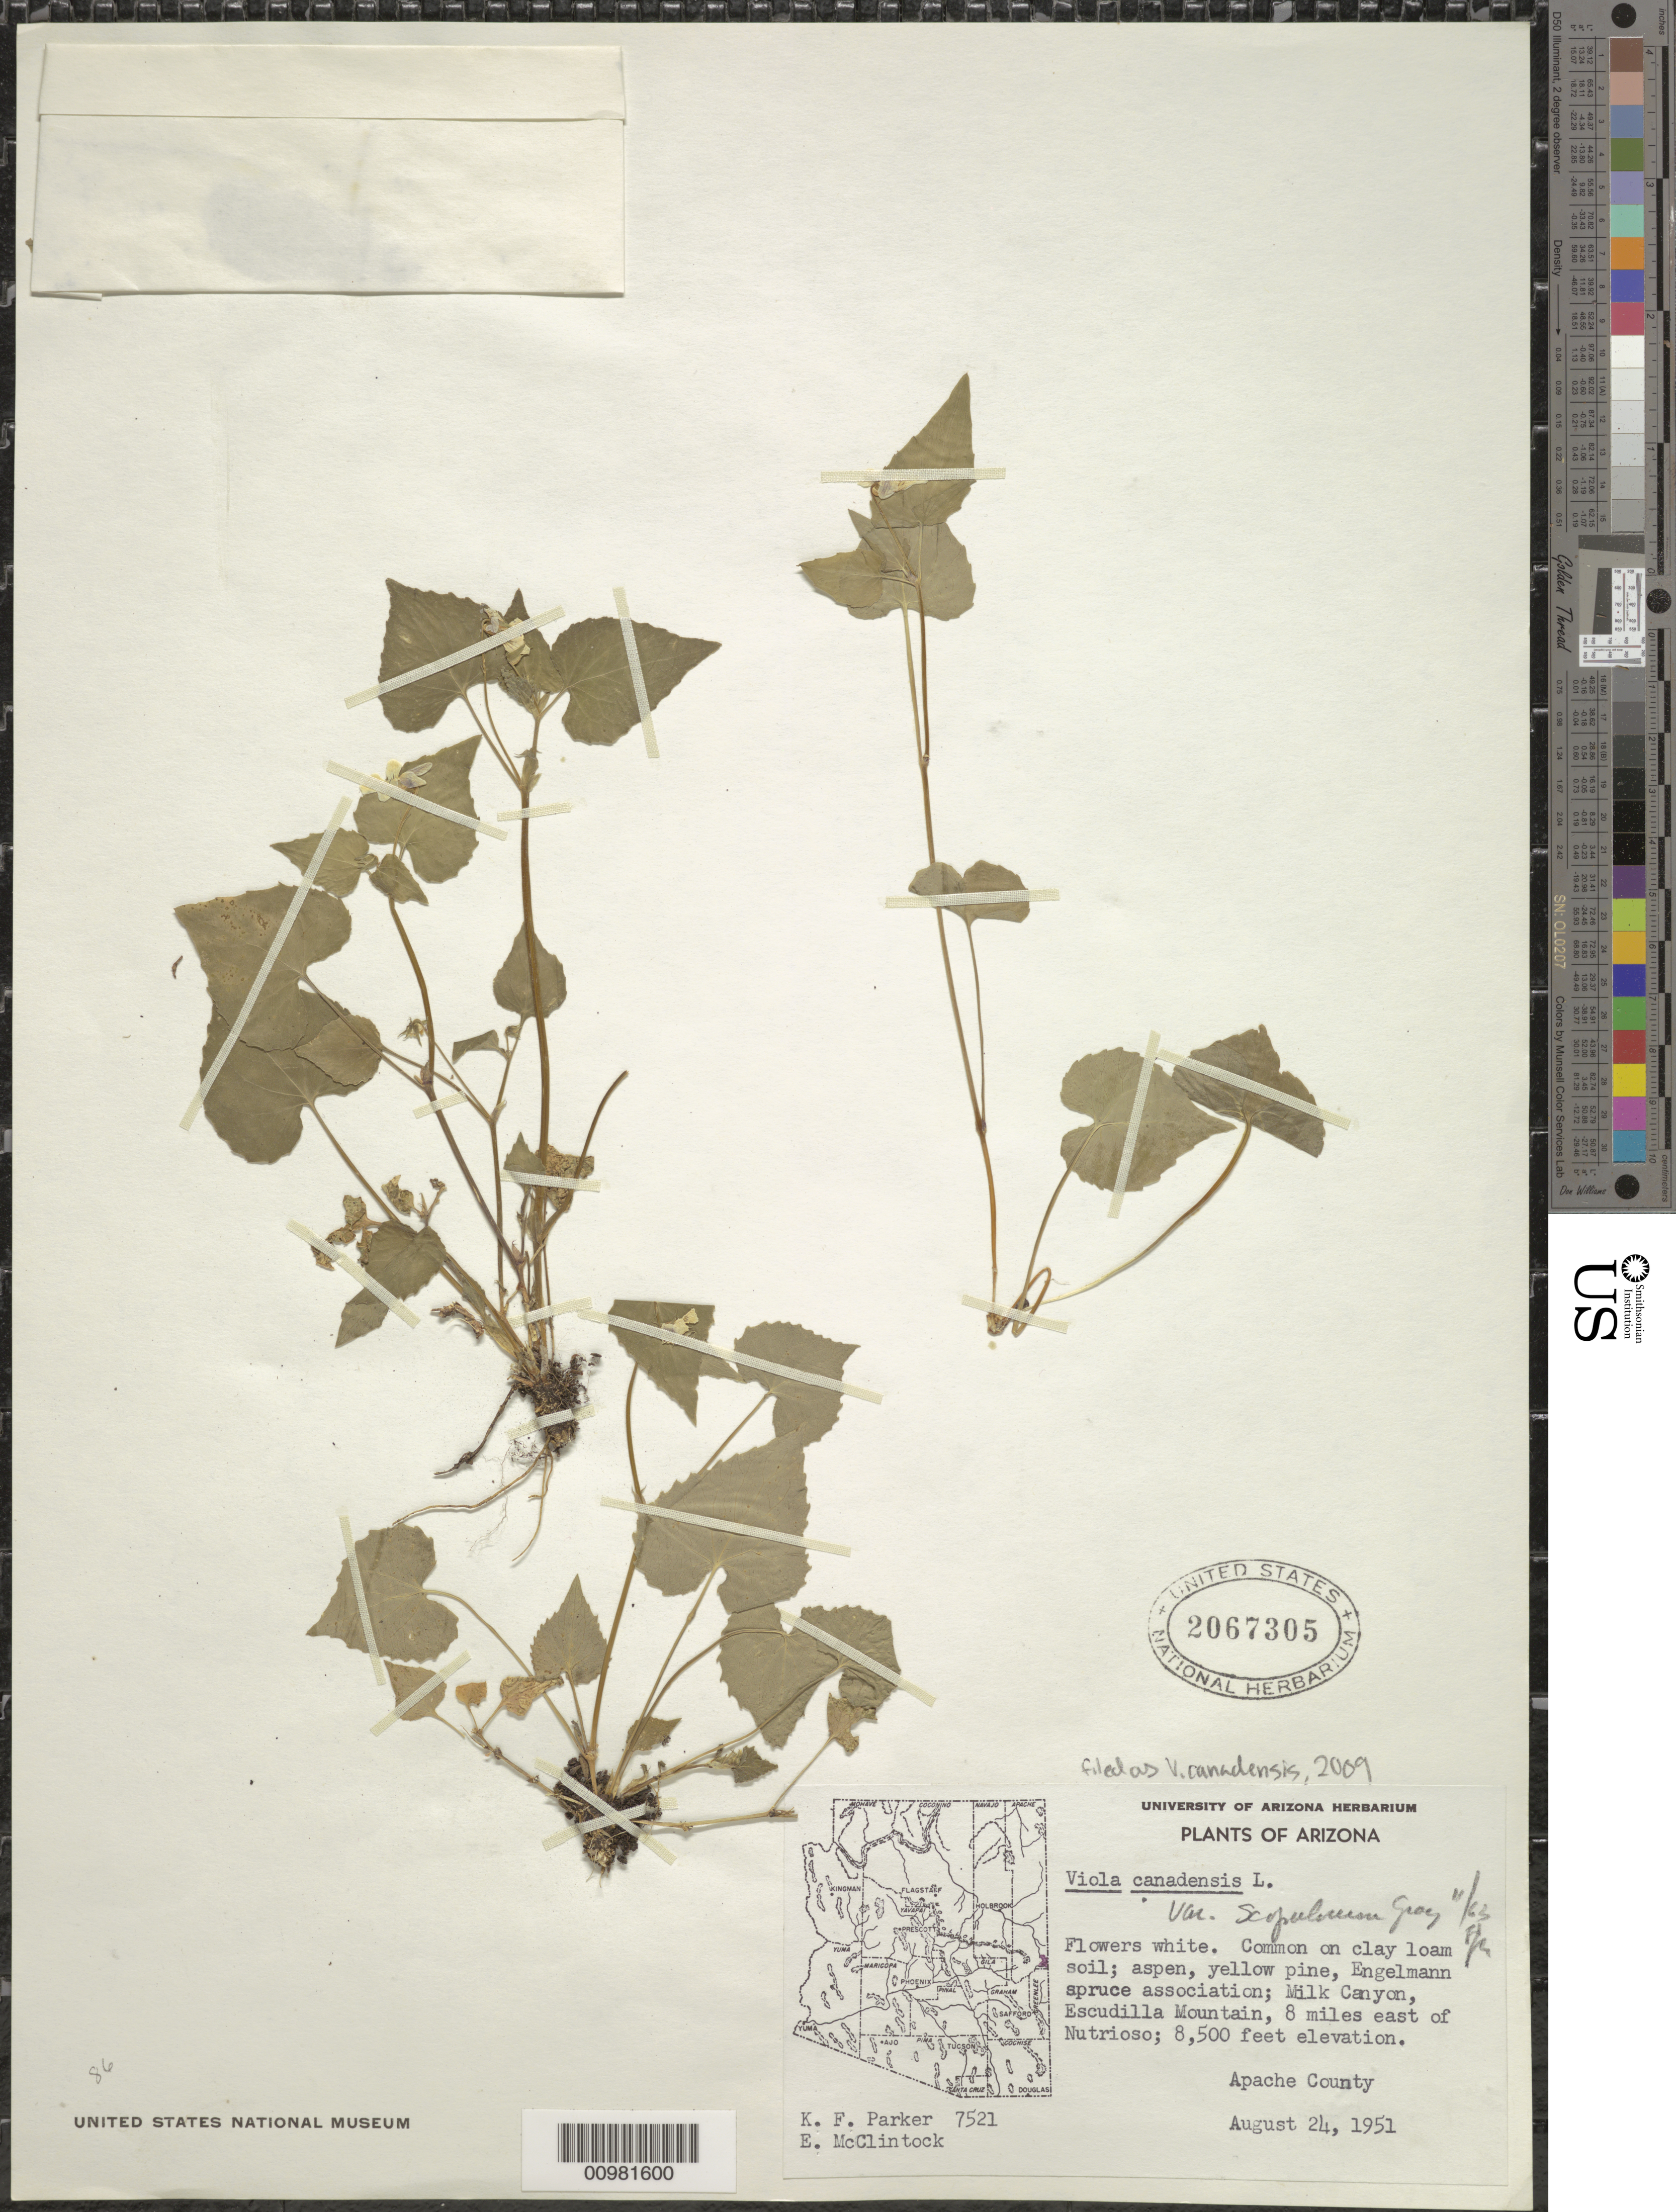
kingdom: Plantae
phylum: Tracheophyta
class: Magnoliopsida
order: Malpighiales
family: Violaceae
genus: Viola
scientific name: Viola canadensis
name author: L.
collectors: K. F. Parker & E. McClintock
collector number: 7521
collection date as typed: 24 Aug 1951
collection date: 1951-08-24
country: United States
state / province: Arizona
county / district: Apache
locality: Milk Canyon, Escudilla Mt., 8 mi. E. of Nutrioso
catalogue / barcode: US 2067305